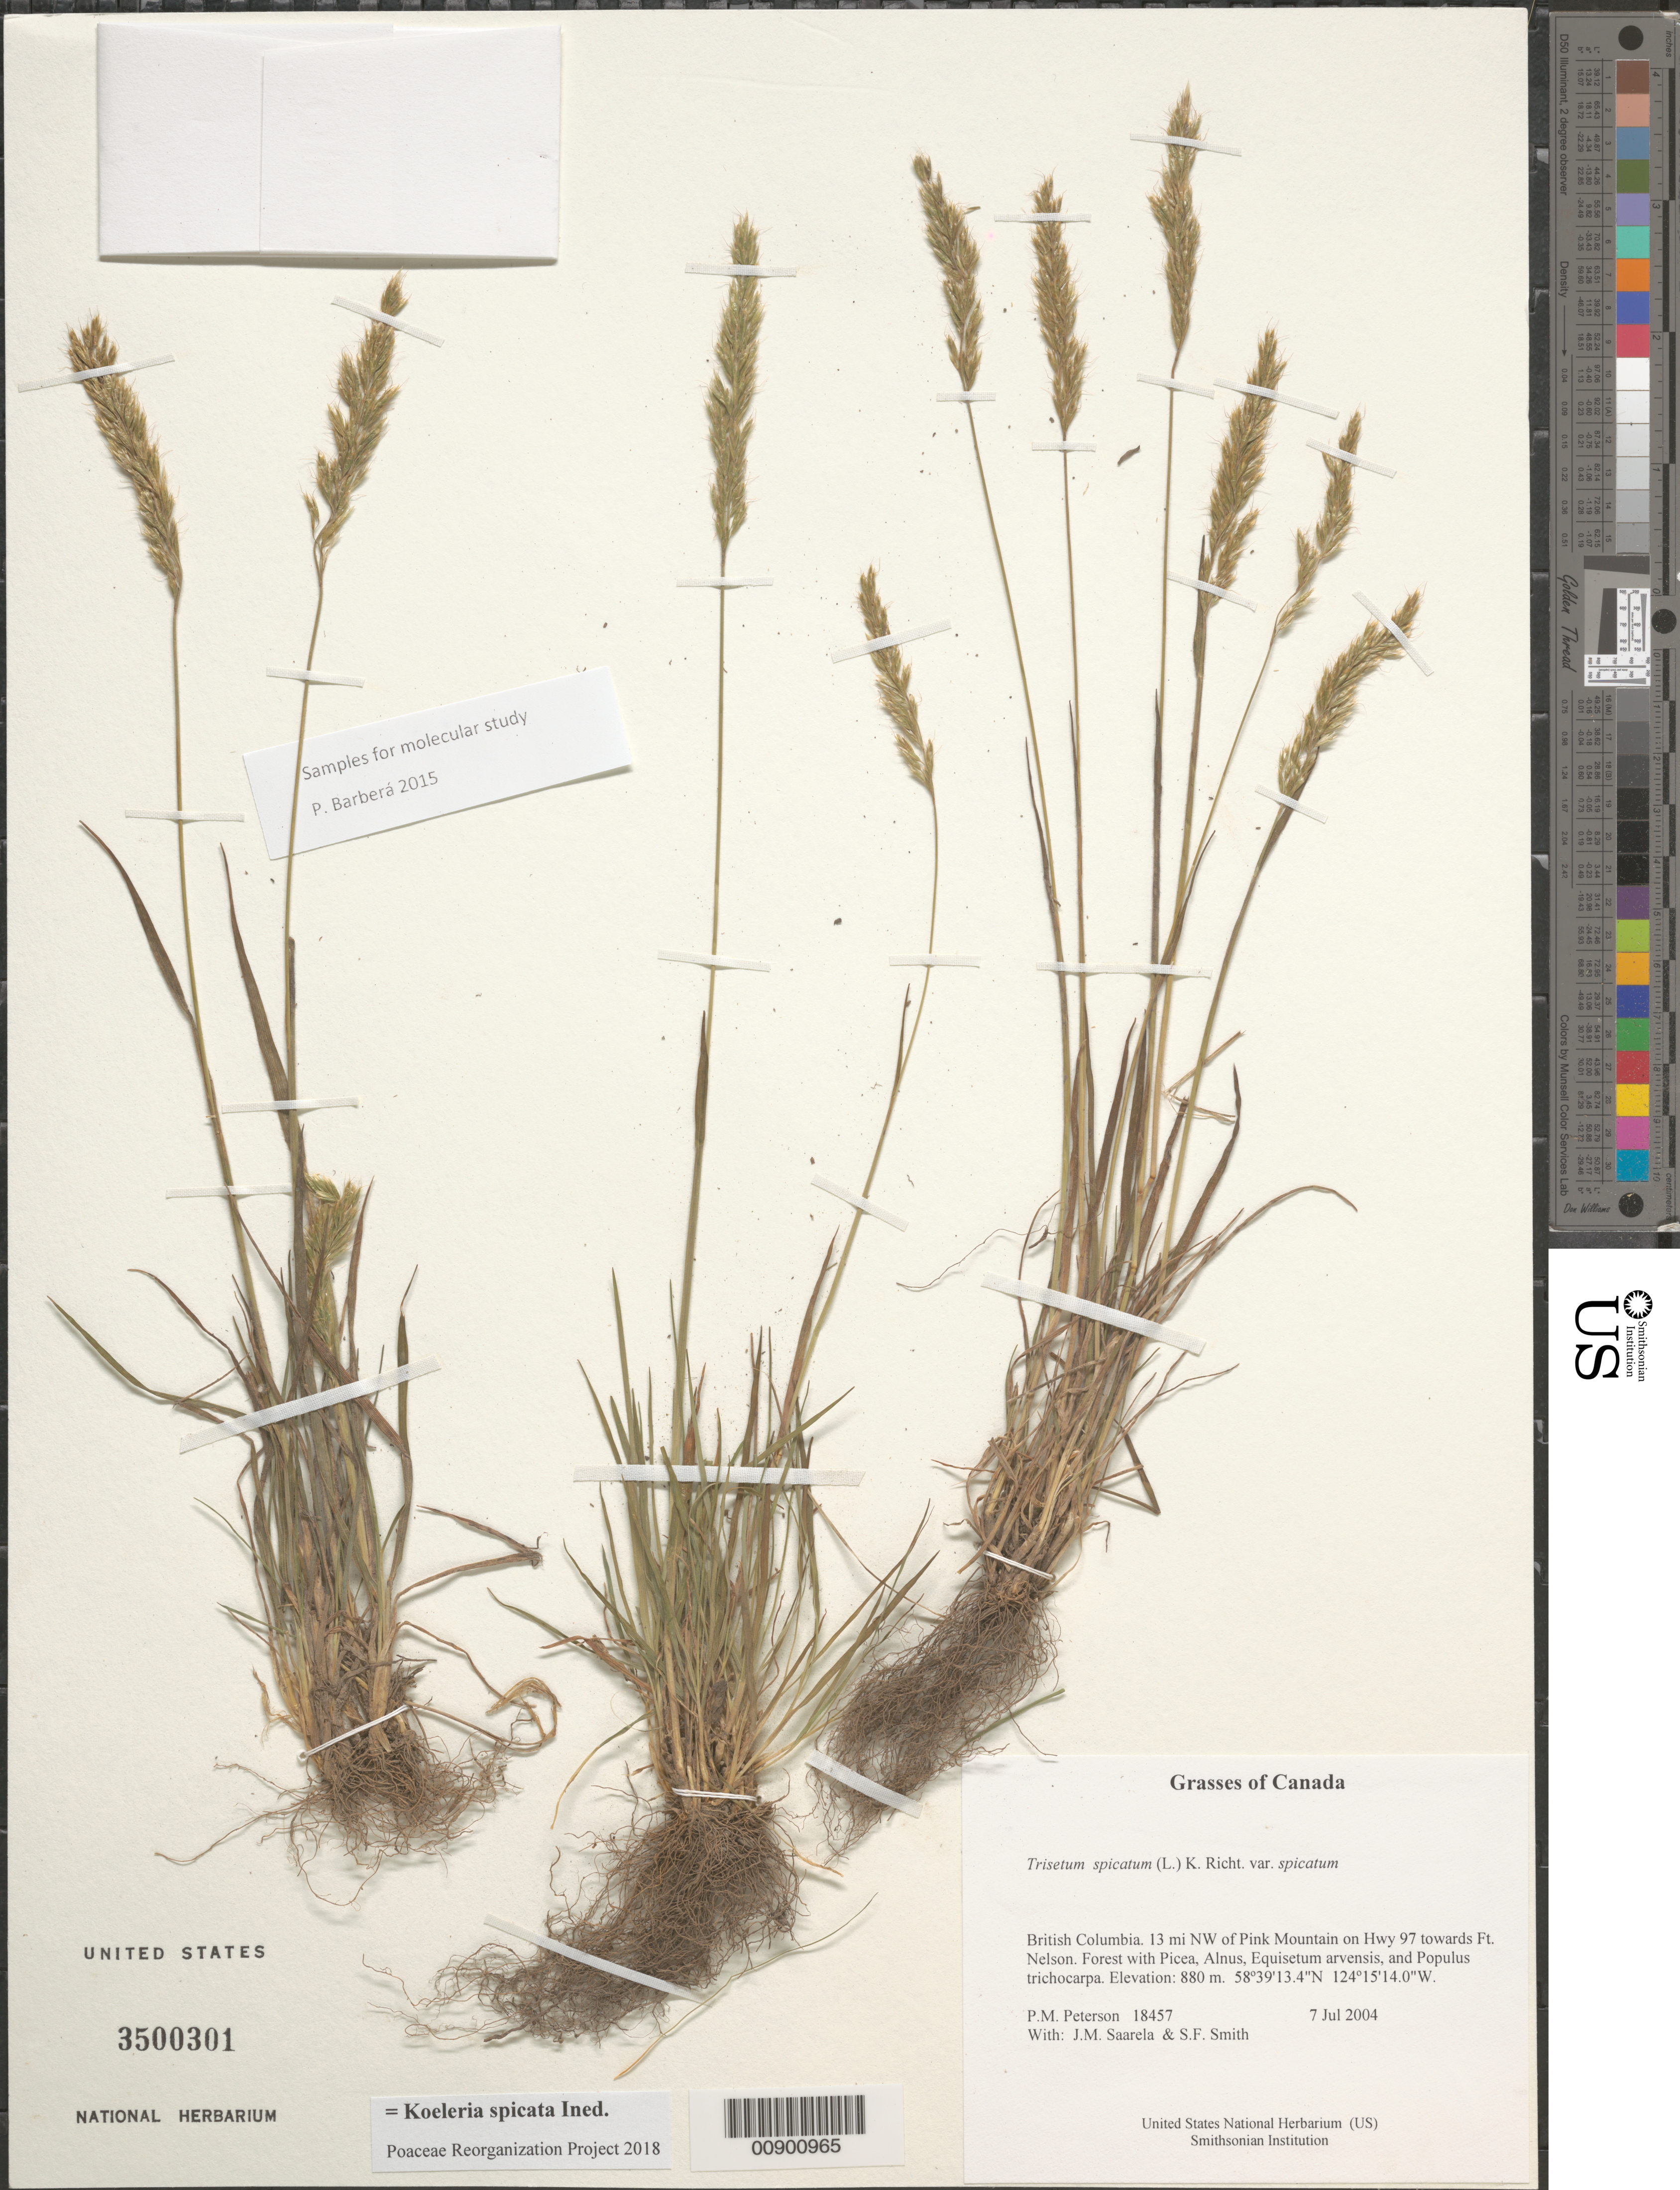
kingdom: Plantae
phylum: Tracheophyta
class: Liliopsida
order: Poales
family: Poaceae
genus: Koeleria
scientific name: Koeleria spicata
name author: (L.) Barberá et al.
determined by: Poaceae Reorganization Project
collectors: P. M. Peterson, J. Saarela & S.F. Smith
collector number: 18457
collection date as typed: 07 Jul 2004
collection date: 2004-07-07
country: Canada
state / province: British Columbia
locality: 13 mi NW of Pink Mountain on Hwy 97 towards Ft. Nelson. Forest with Picea, Alnus, Equisetum arvensis, and Populus trichocarpa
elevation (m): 880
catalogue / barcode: US 3500301